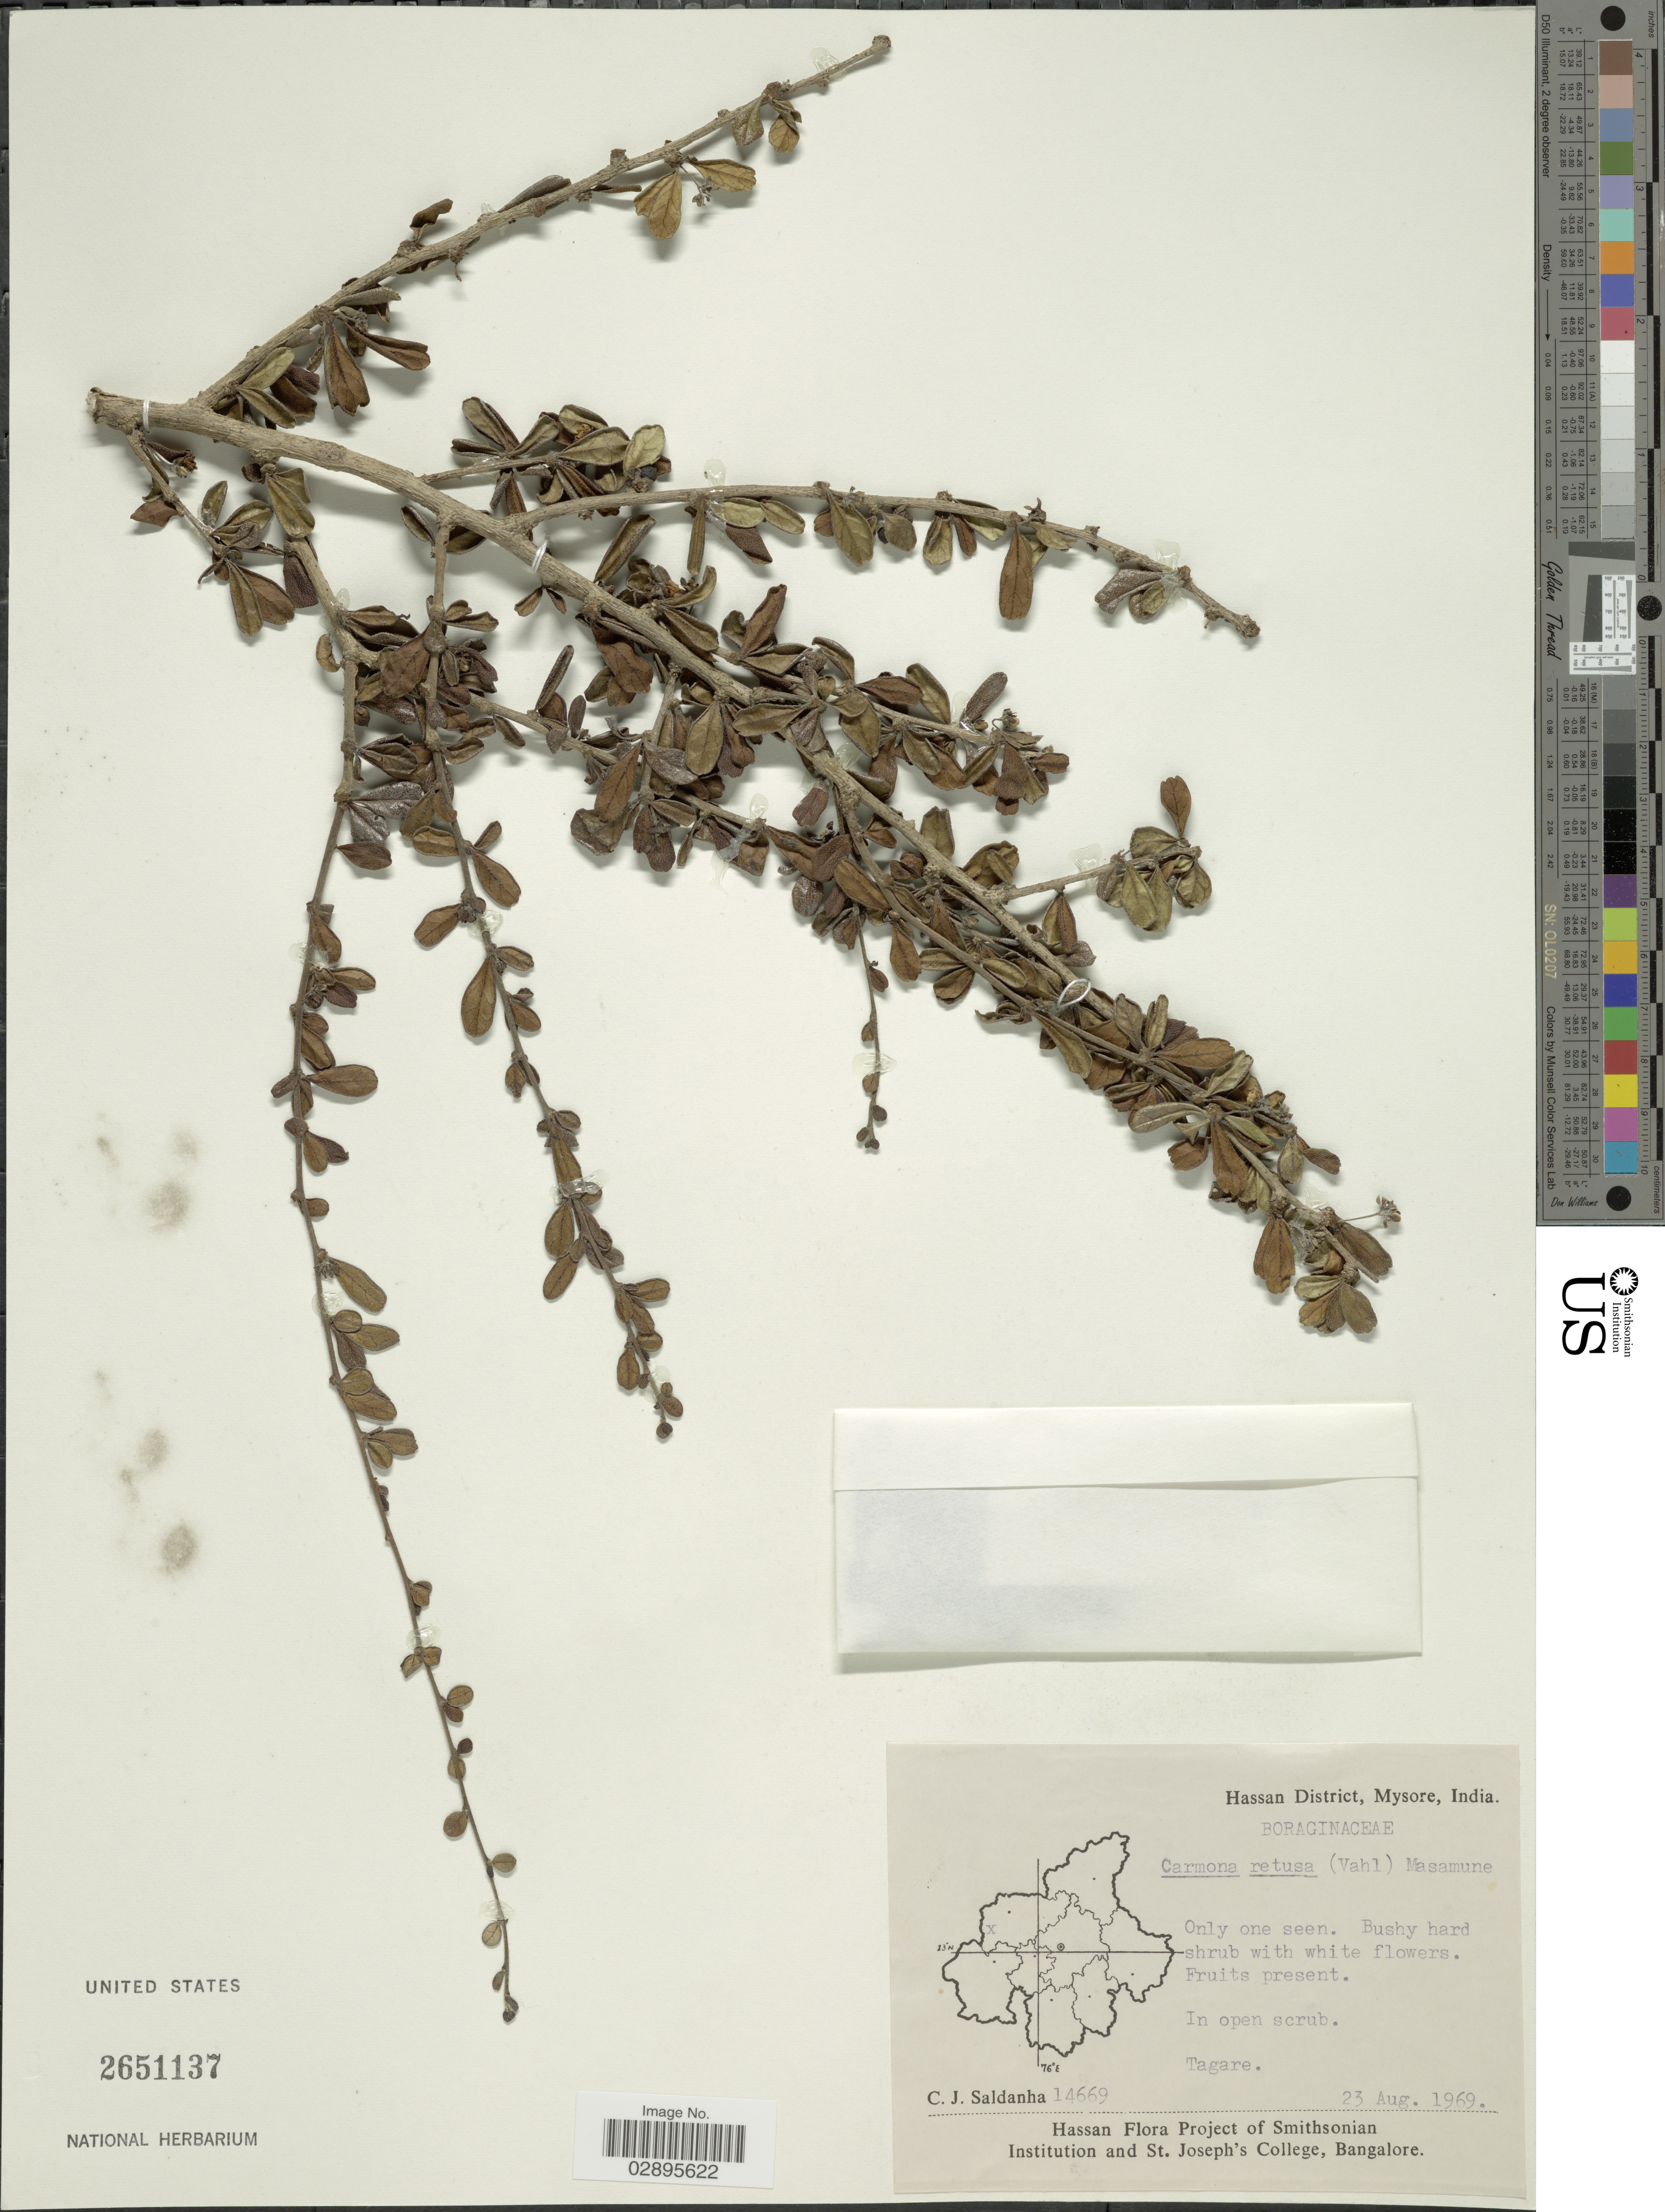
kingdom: Plantae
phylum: Tracheophyta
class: Magnoliopsida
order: Boraginales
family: Ehretiaceae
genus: Ehretia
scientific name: Ehretia microphylla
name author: Lam.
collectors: C. J. Saldanha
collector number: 14669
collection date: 1969-08-23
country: India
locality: Hassan District, Mysore. Tagare.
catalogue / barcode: US 2651137